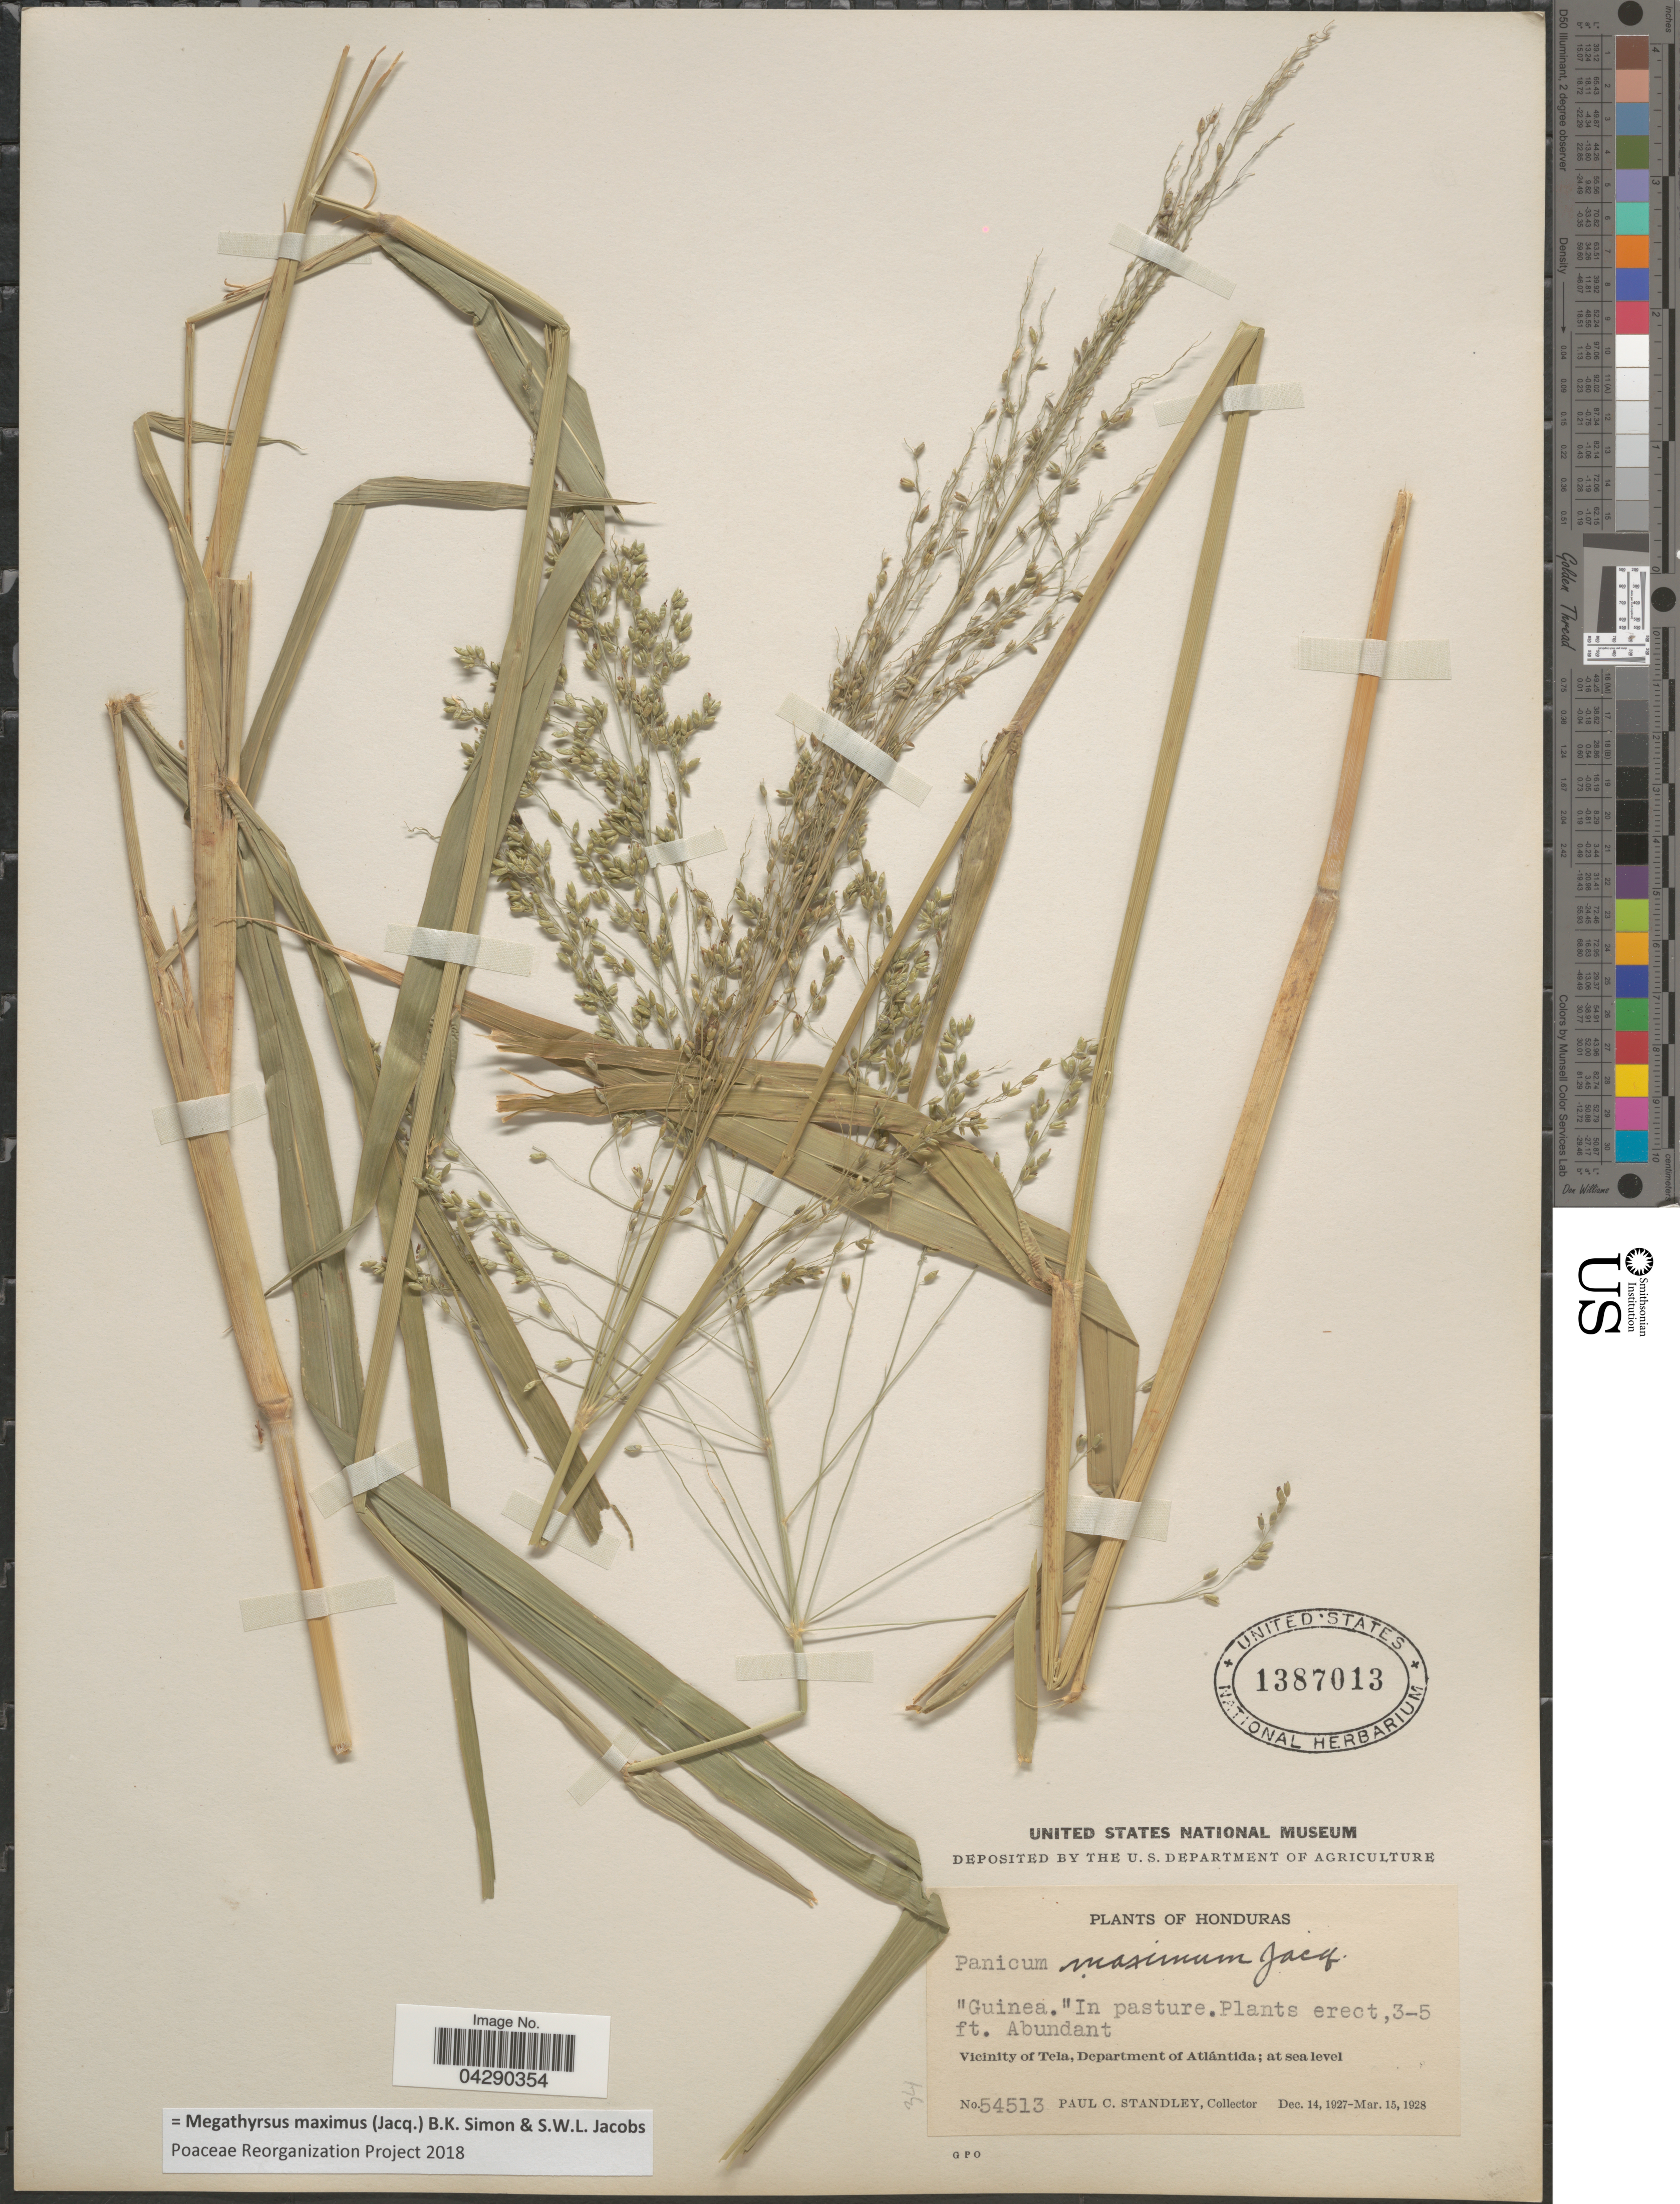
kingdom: Plantae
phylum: Tracheophyta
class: Liliopsida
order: Poales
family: Poaceae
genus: Megathyrsus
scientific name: Megathyrsus maximus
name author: (Jacq.) B.K. Simon & S.W.L. Jacobs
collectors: P. C. Standley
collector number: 54513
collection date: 1927-12-14/1928-03-15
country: Honduras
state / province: Atlantida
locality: Vicinity of Tela, Department of Atlántida.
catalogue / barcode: US 1387013